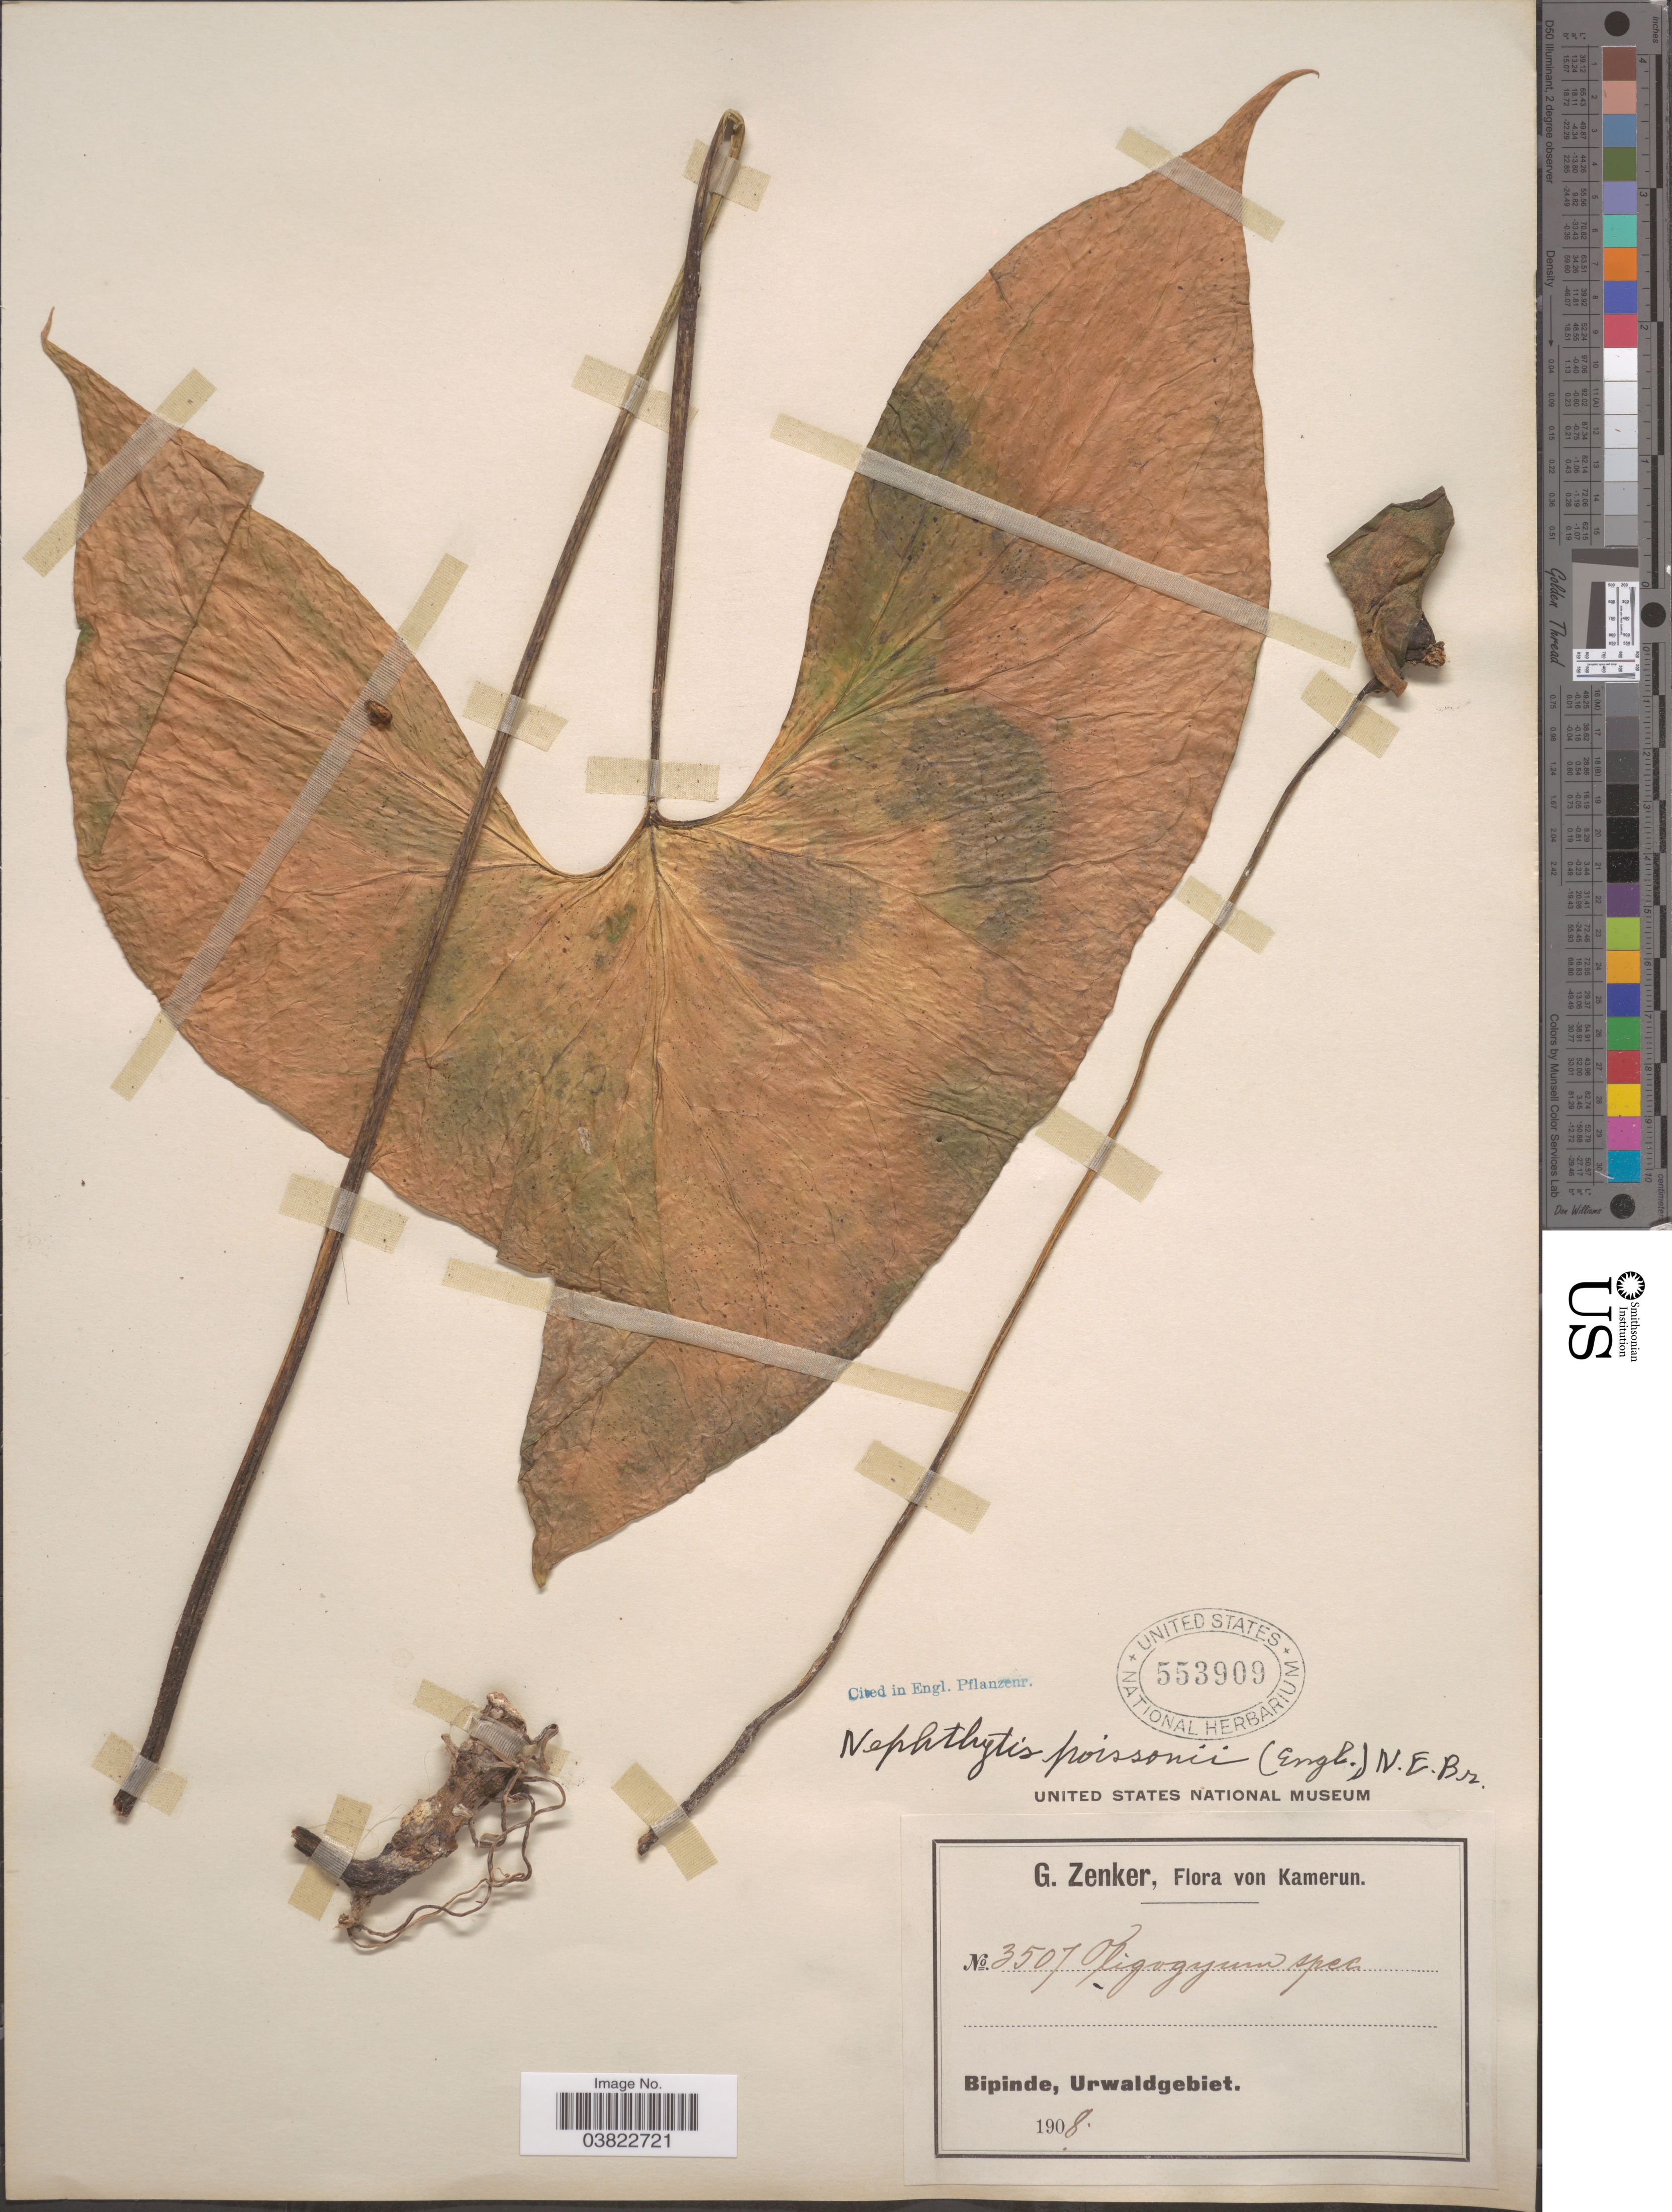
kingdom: Plantae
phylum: Tracheophyta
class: Liliopsida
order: Alismatales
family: Araceae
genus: Nephthytis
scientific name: Nephthytis poissonii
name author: (Engl.) N.E. Br.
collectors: G. A. Zenker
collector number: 3507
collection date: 1908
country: Cameroon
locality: Bipinde, Urwaldgebiet.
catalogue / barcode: US 553909